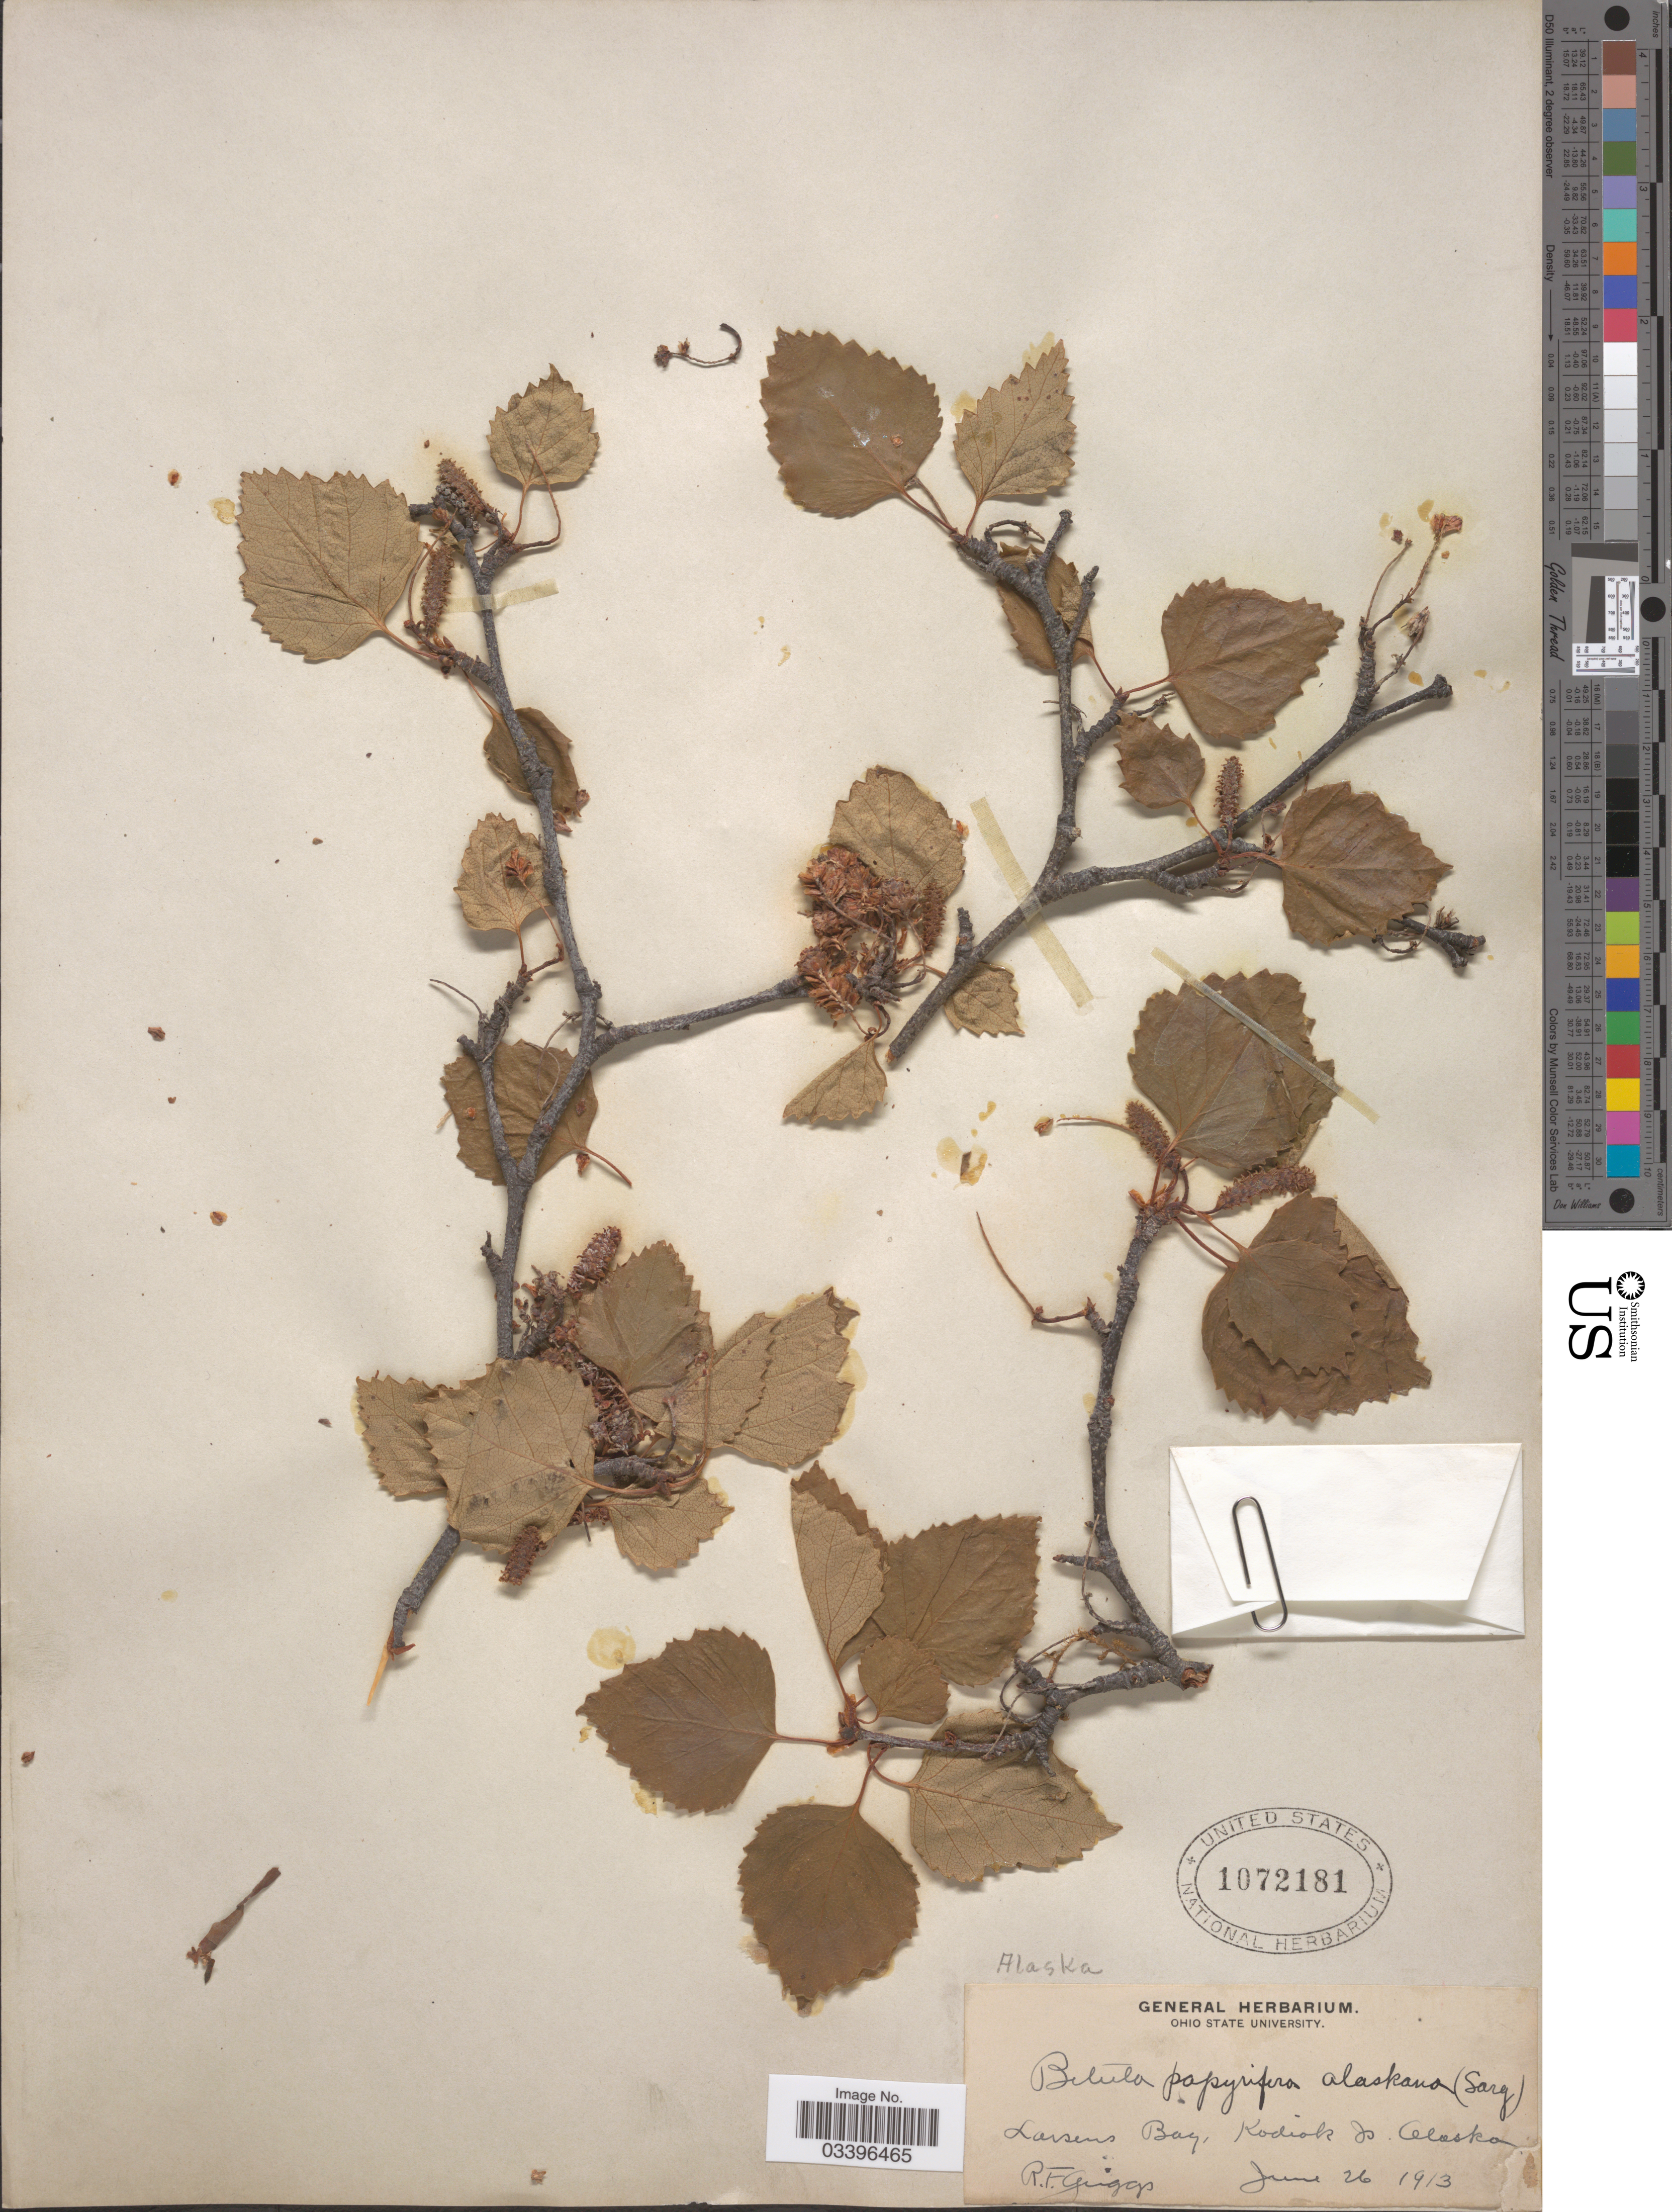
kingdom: Plantae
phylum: Tracheophyta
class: Magnoliopsida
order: Fagales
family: Betulaceae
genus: Betula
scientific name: Betula papyrifera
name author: Marshall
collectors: R. F. Griggs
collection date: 1913-06-26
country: United States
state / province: Alaska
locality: Larsens Bay, Kodiak Is.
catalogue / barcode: US 1072181